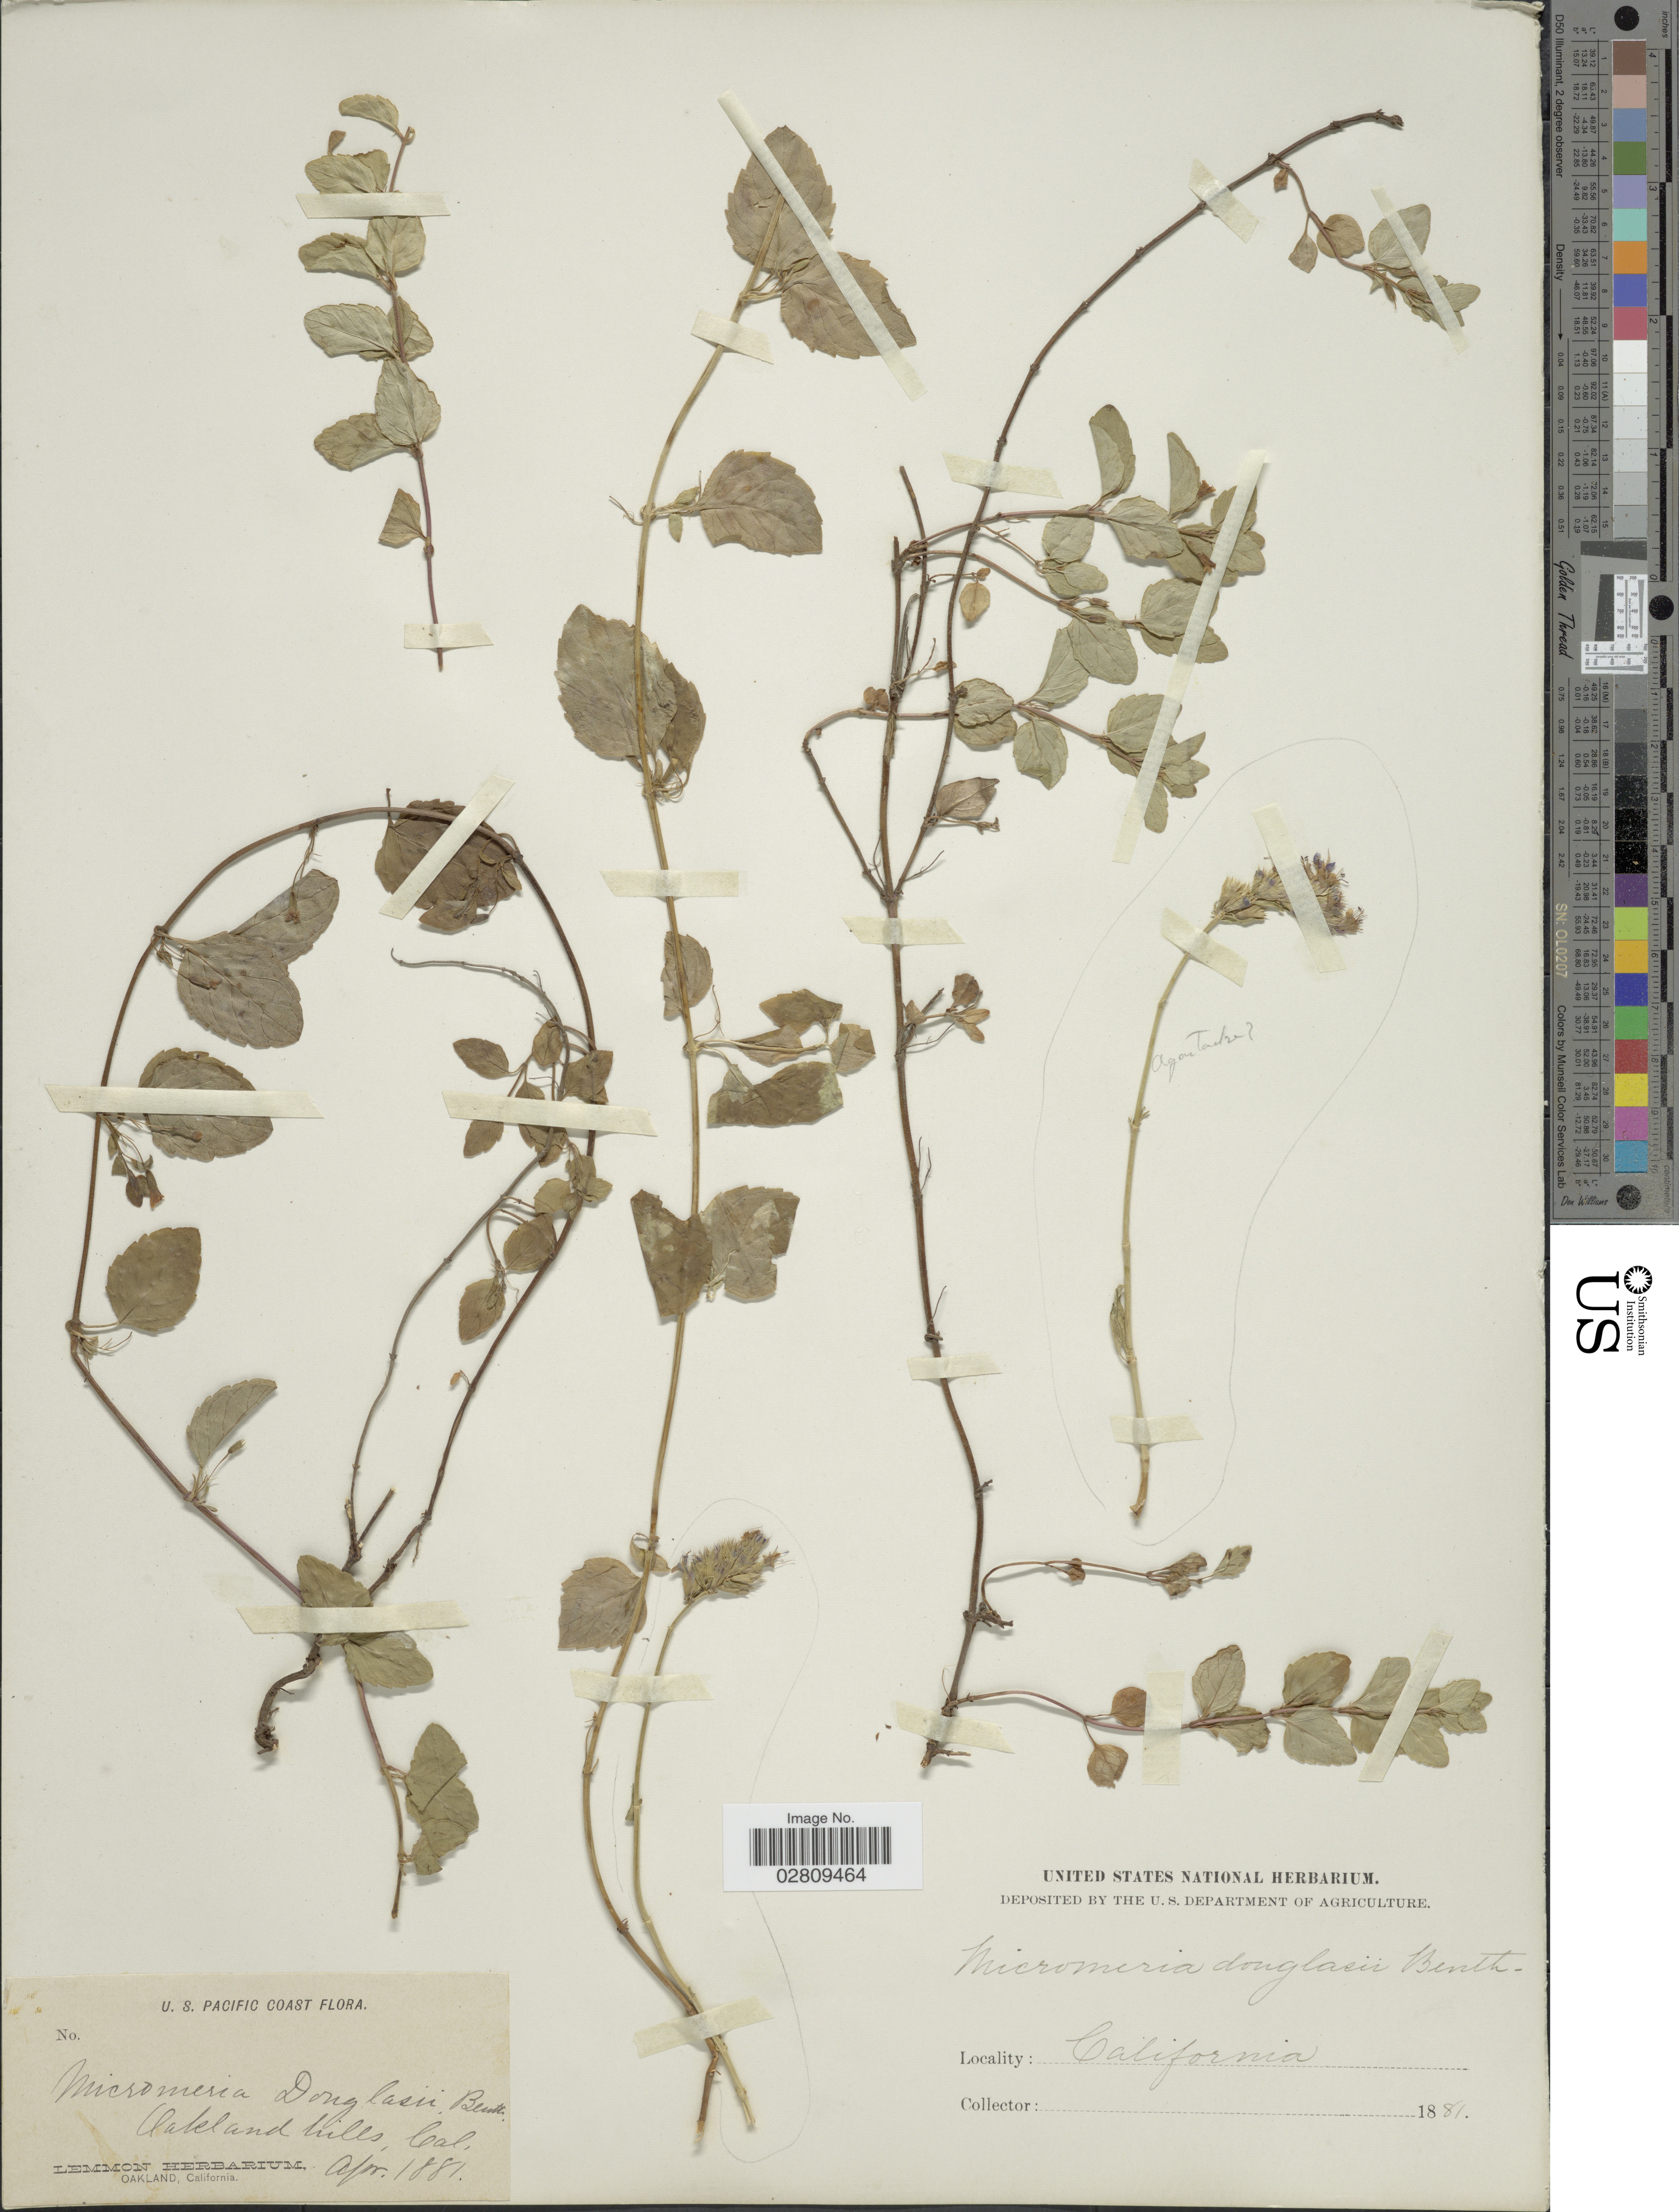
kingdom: Plantae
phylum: Tracheophyta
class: Magnoliopsida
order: Lamiales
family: Lamiaceae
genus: Micromeria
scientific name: Micromeria douglasii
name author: Benth.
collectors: ex herb. Lemmon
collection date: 1881-04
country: United States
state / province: California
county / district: Alameda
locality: U.S. Pacific Coast. Oakland hills.